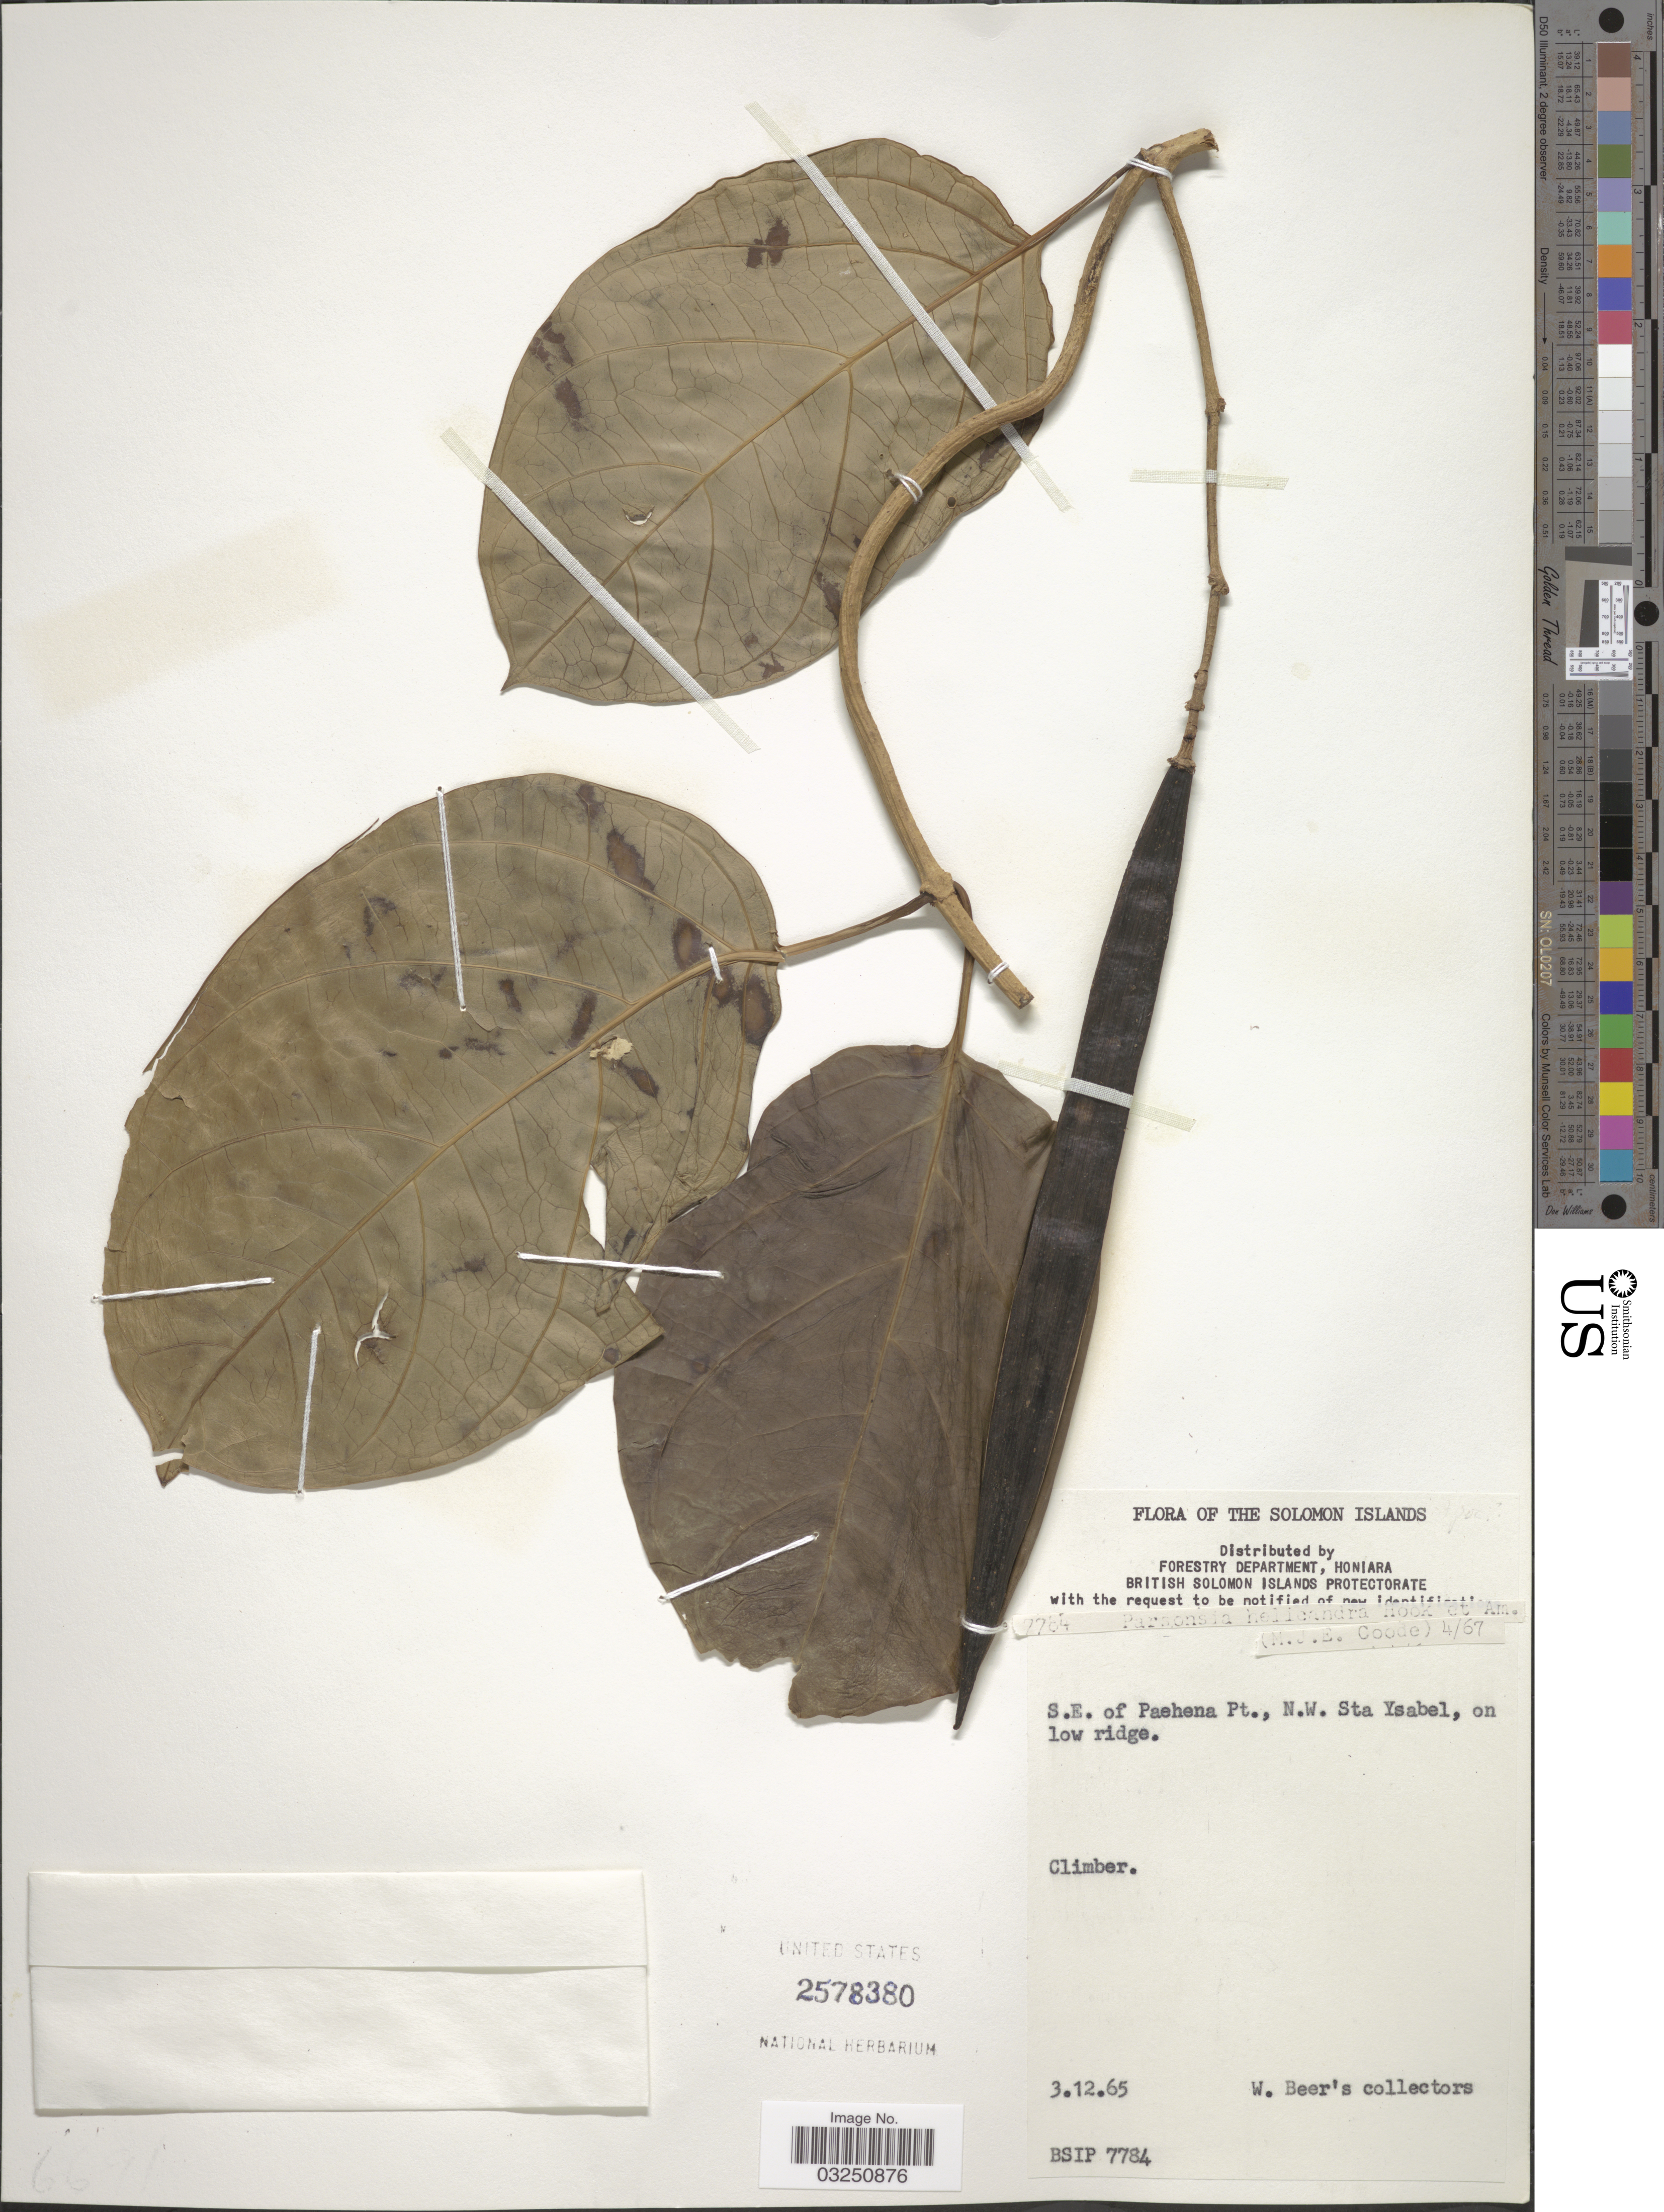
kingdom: Plantae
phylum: Tracheophyta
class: Magnoliopsida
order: Gentianales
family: Apocynaceae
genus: Parsonsia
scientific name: Parsonsia alboflavescens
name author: (Dennst.) Mabberley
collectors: W. Beer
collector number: BSIP7784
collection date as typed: Transcribed d/m/y: 3/12/65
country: Solomon Islands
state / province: Solomon Islands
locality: The Solomon Islands. S. E. of Paehena Pt., N. W. Sta Ysabel, on low ridge.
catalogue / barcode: US 2578380